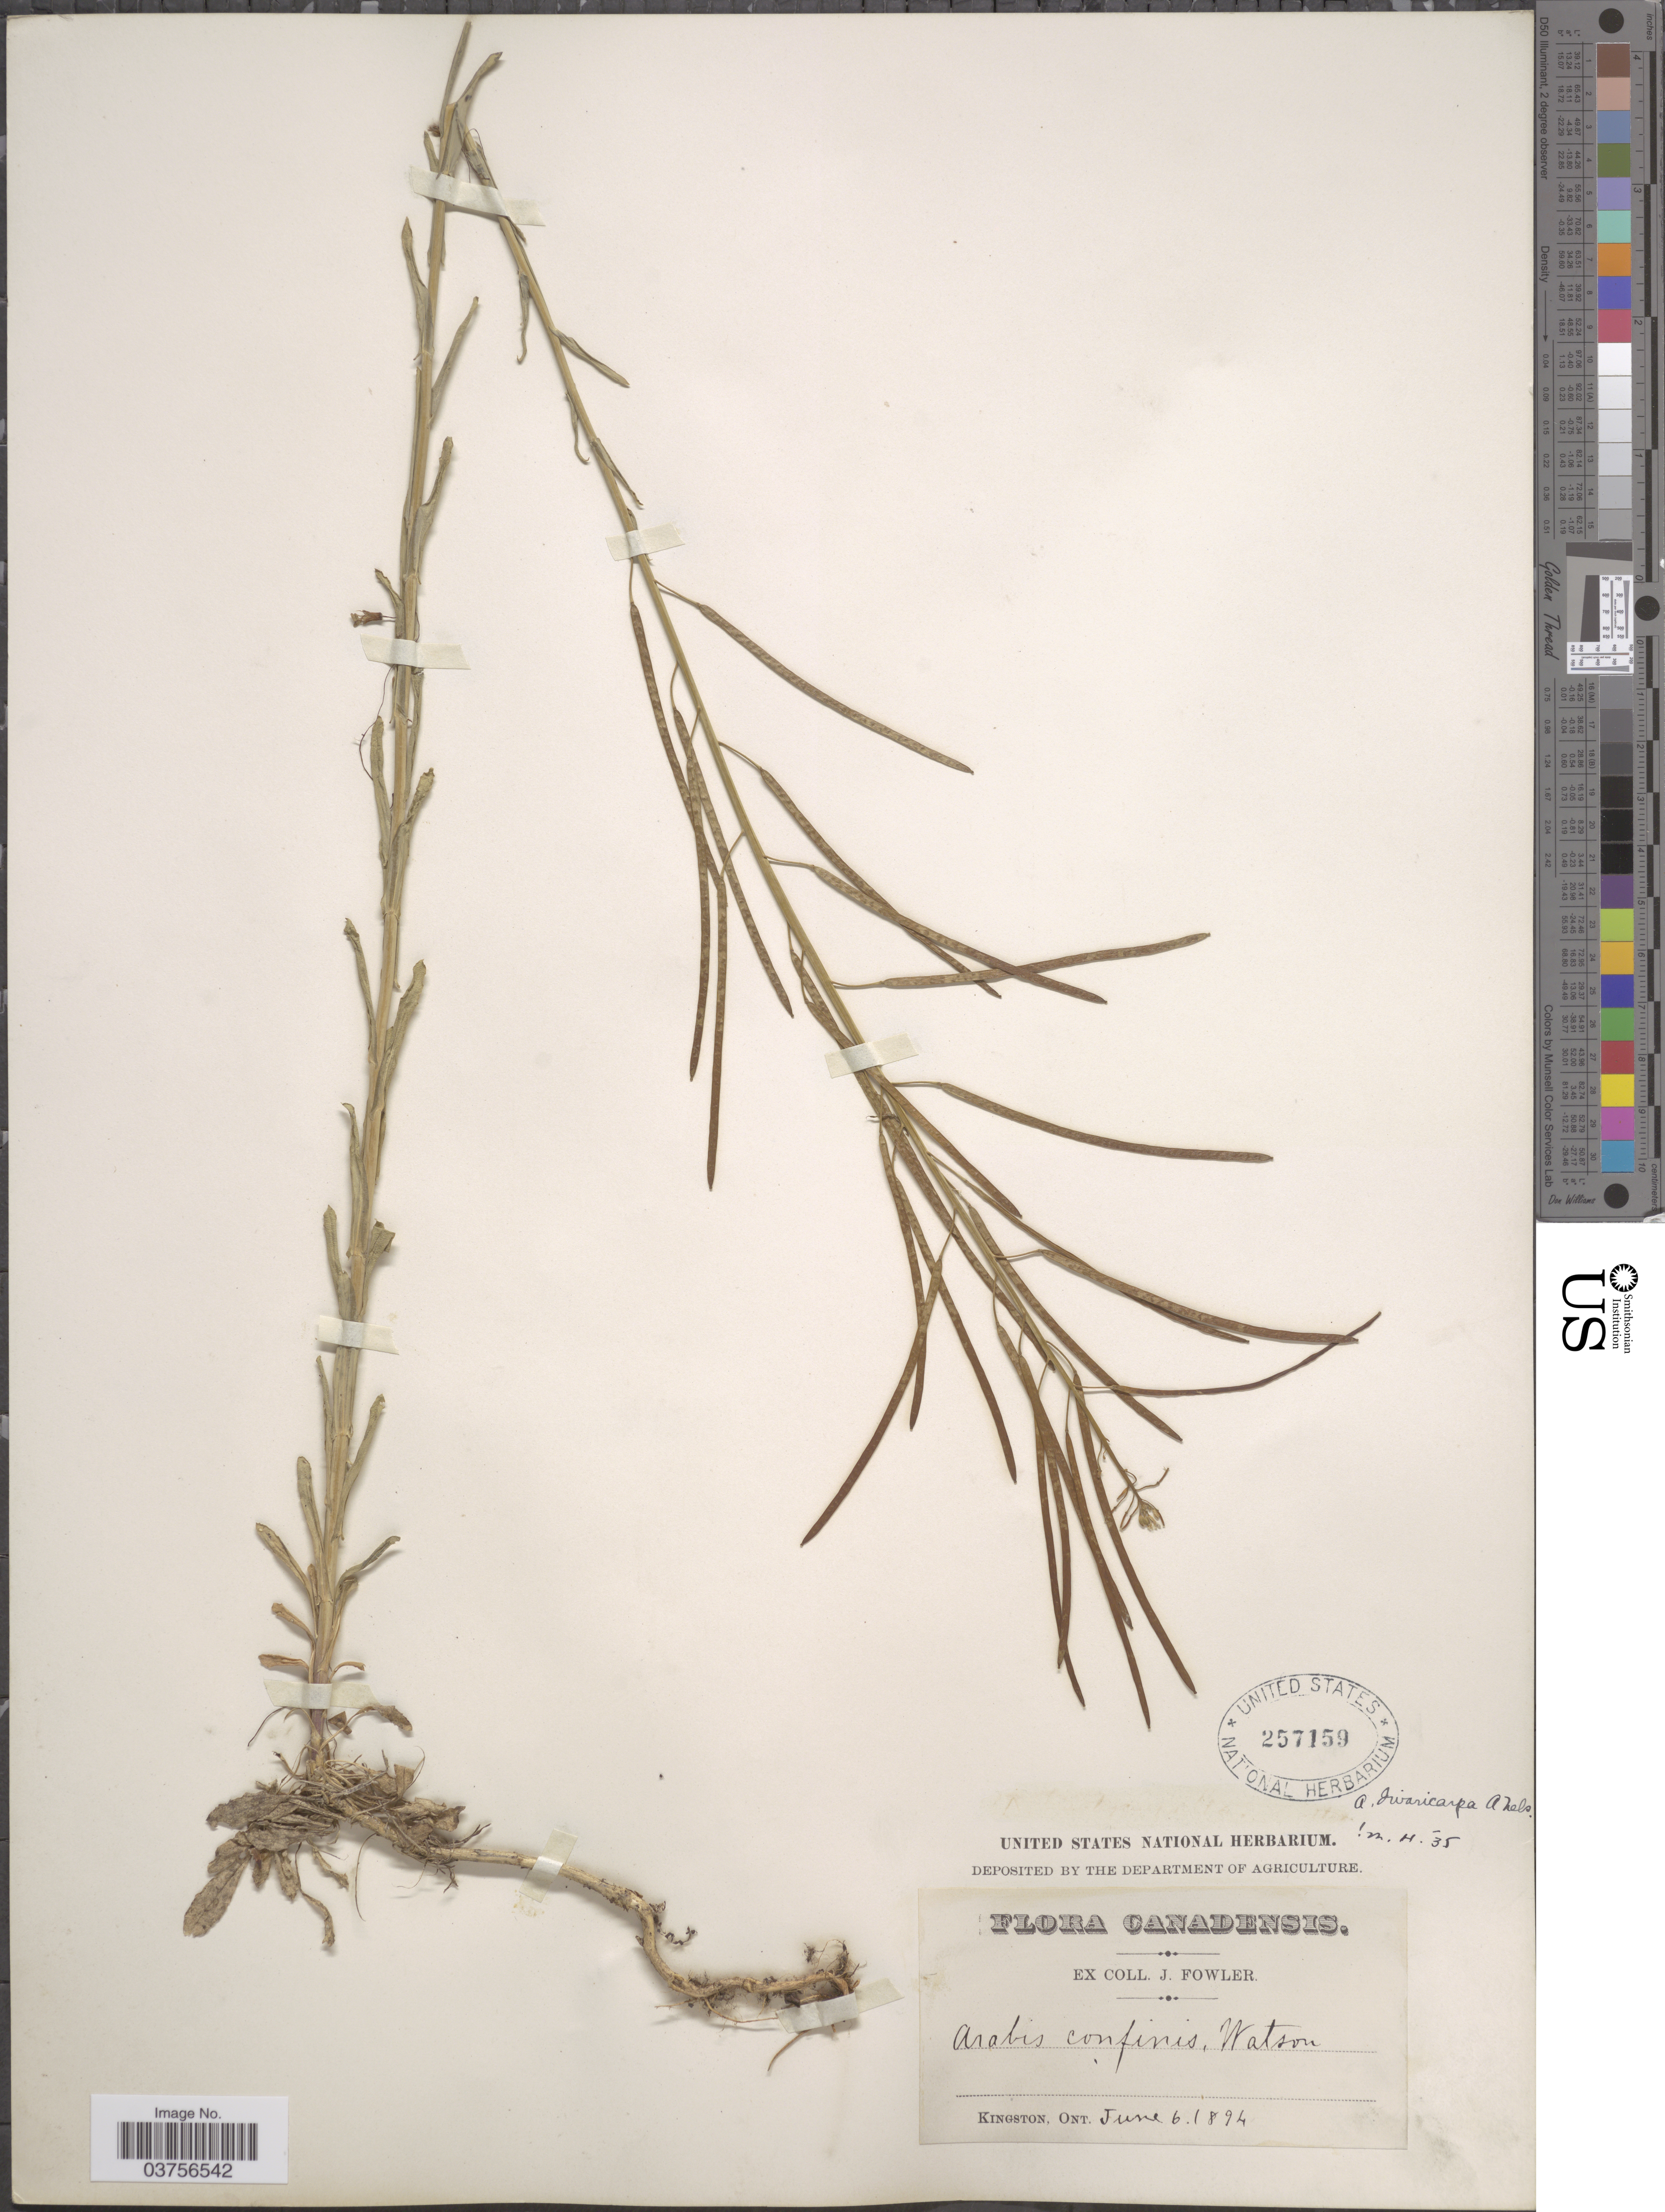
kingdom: Plantae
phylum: Tracheophyta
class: Magnoliopsida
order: Brassicales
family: Brassicaceae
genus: Arabis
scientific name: Arabis divaricarpa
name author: A. Nelson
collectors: J. Fowler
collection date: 1894-06-06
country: Canada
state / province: Ontario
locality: Kingston.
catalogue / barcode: US 257159